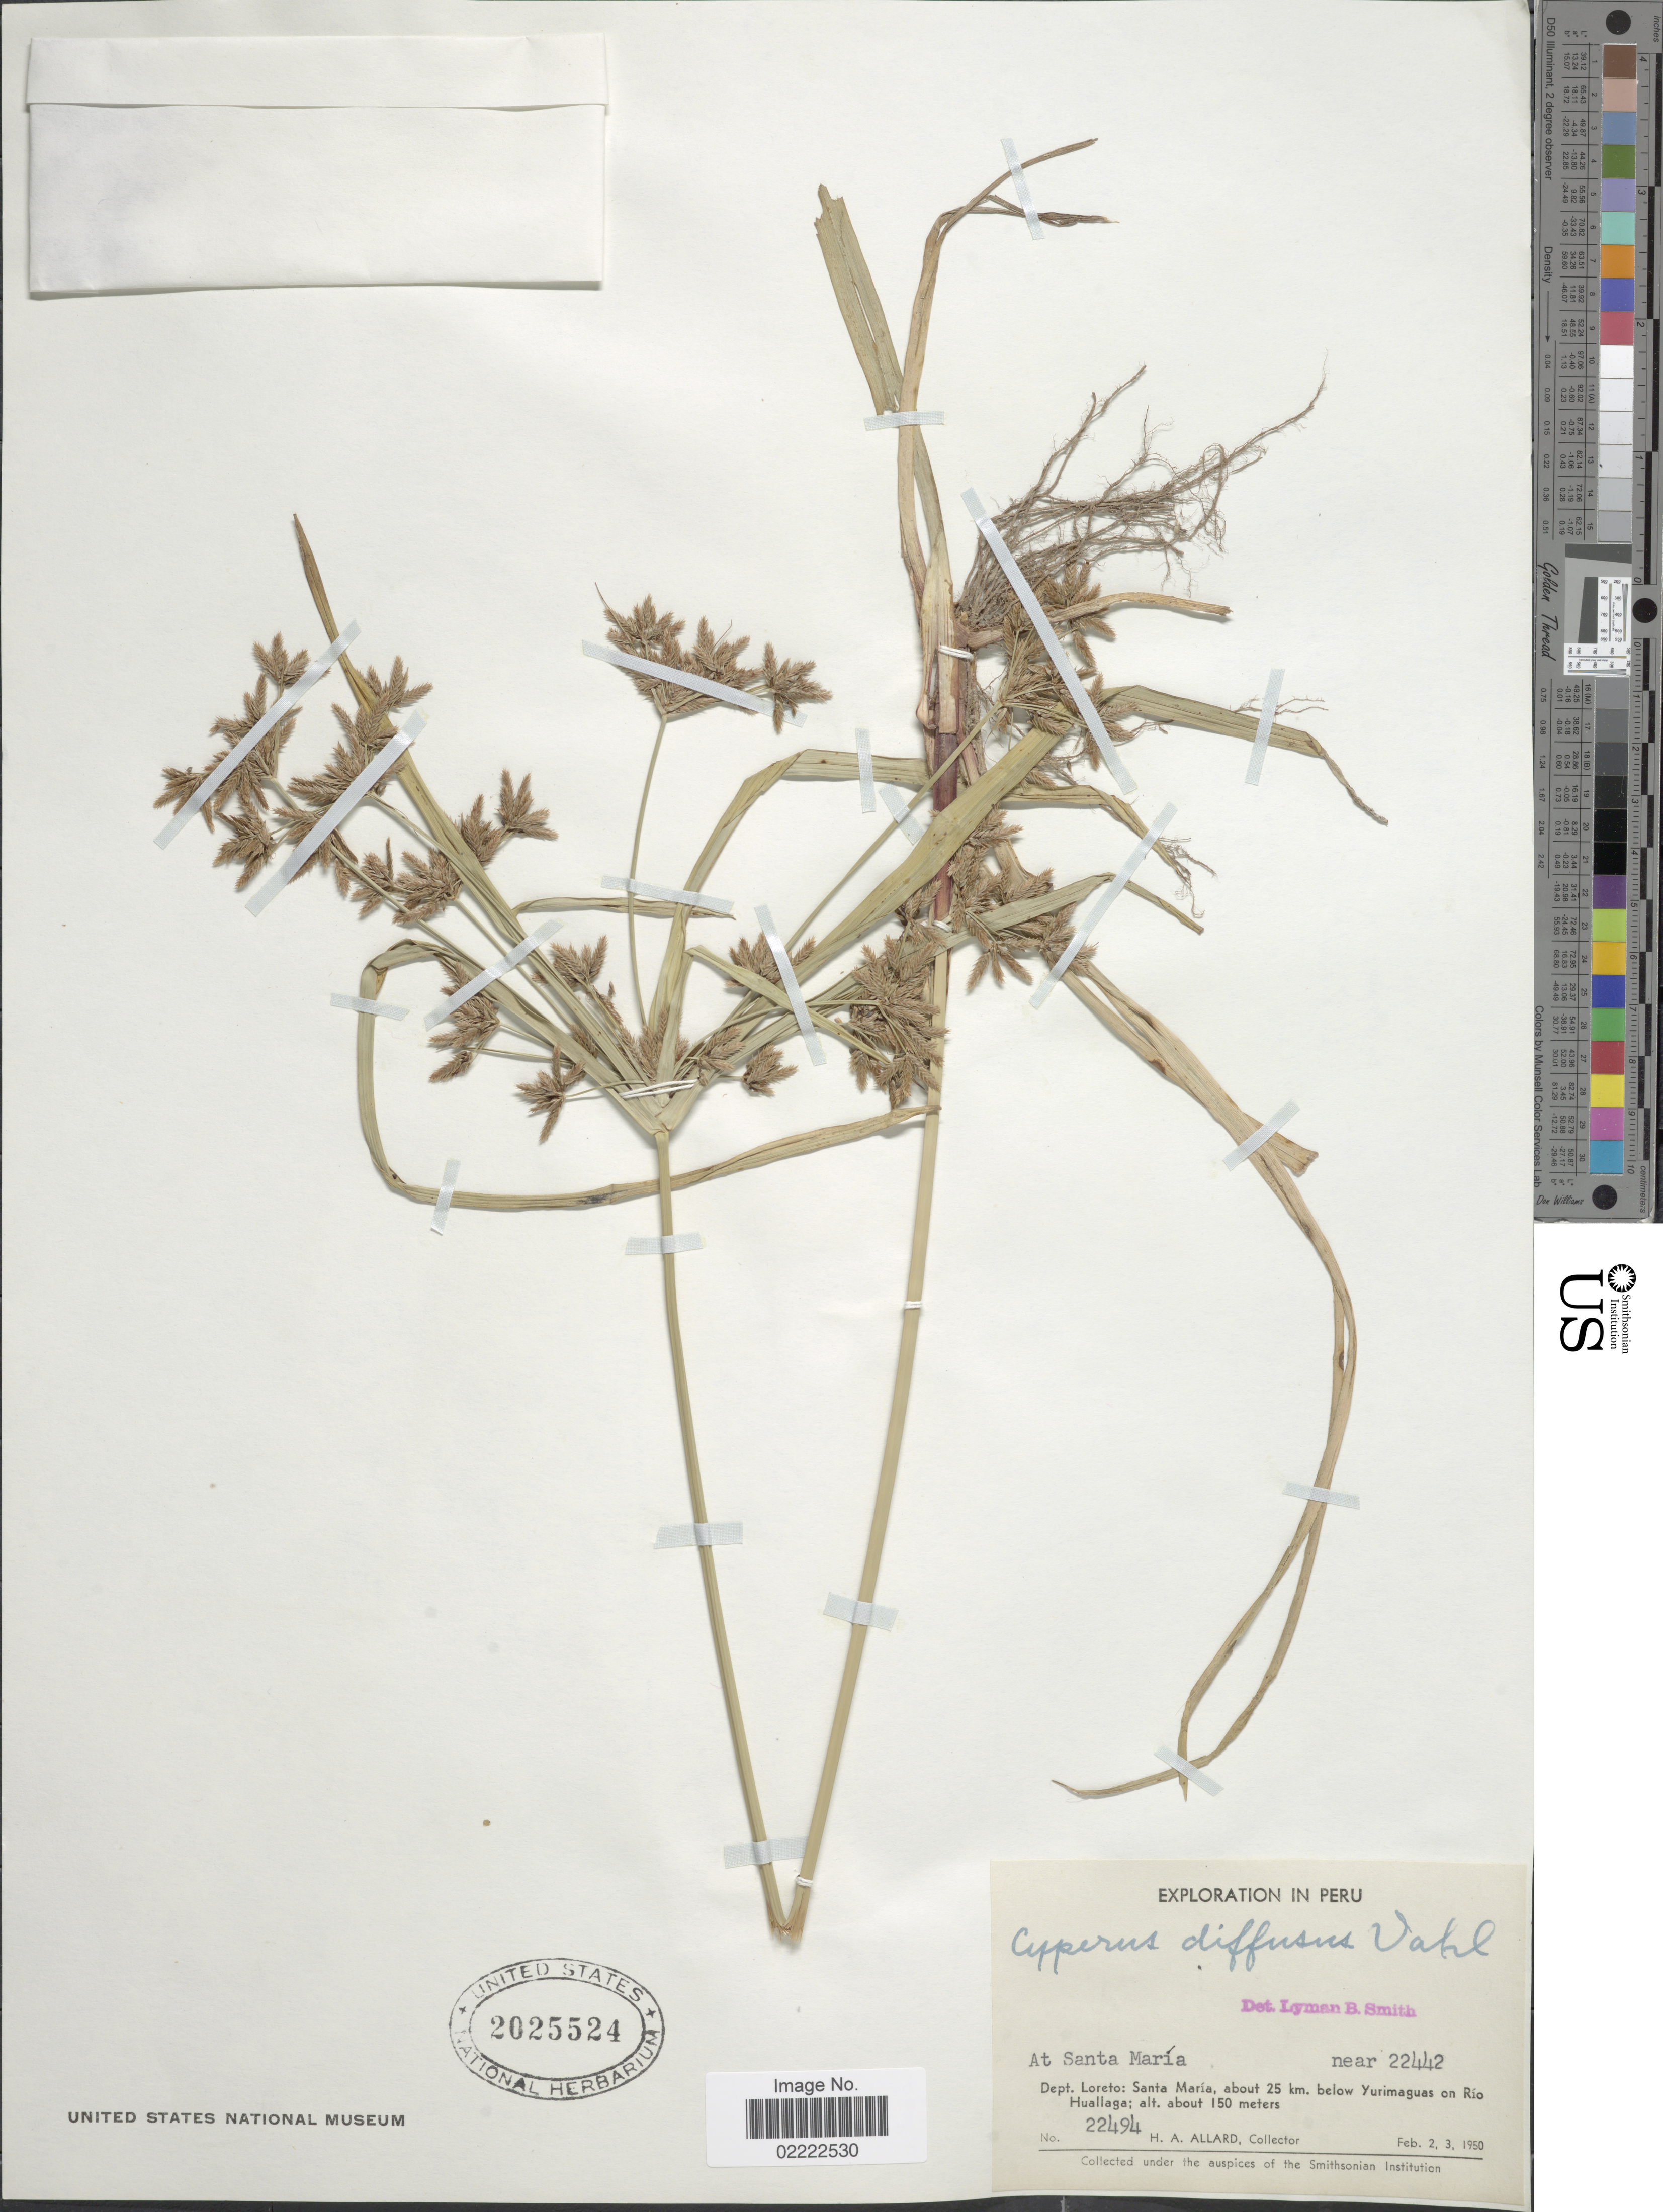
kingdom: Plantae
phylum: Tracheophyta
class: Liliopsida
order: Poales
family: Cyperaceae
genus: Cyperus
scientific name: Cyperus laxus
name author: Lam.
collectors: H. A. Allard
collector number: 2249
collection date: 1950-02-02/1950-02-03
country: Peru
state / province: Loreto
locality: At Santa Maria, about 25 km. below Yurimaguas on Rio Huallaga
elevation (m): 150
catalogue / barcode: US 2025524